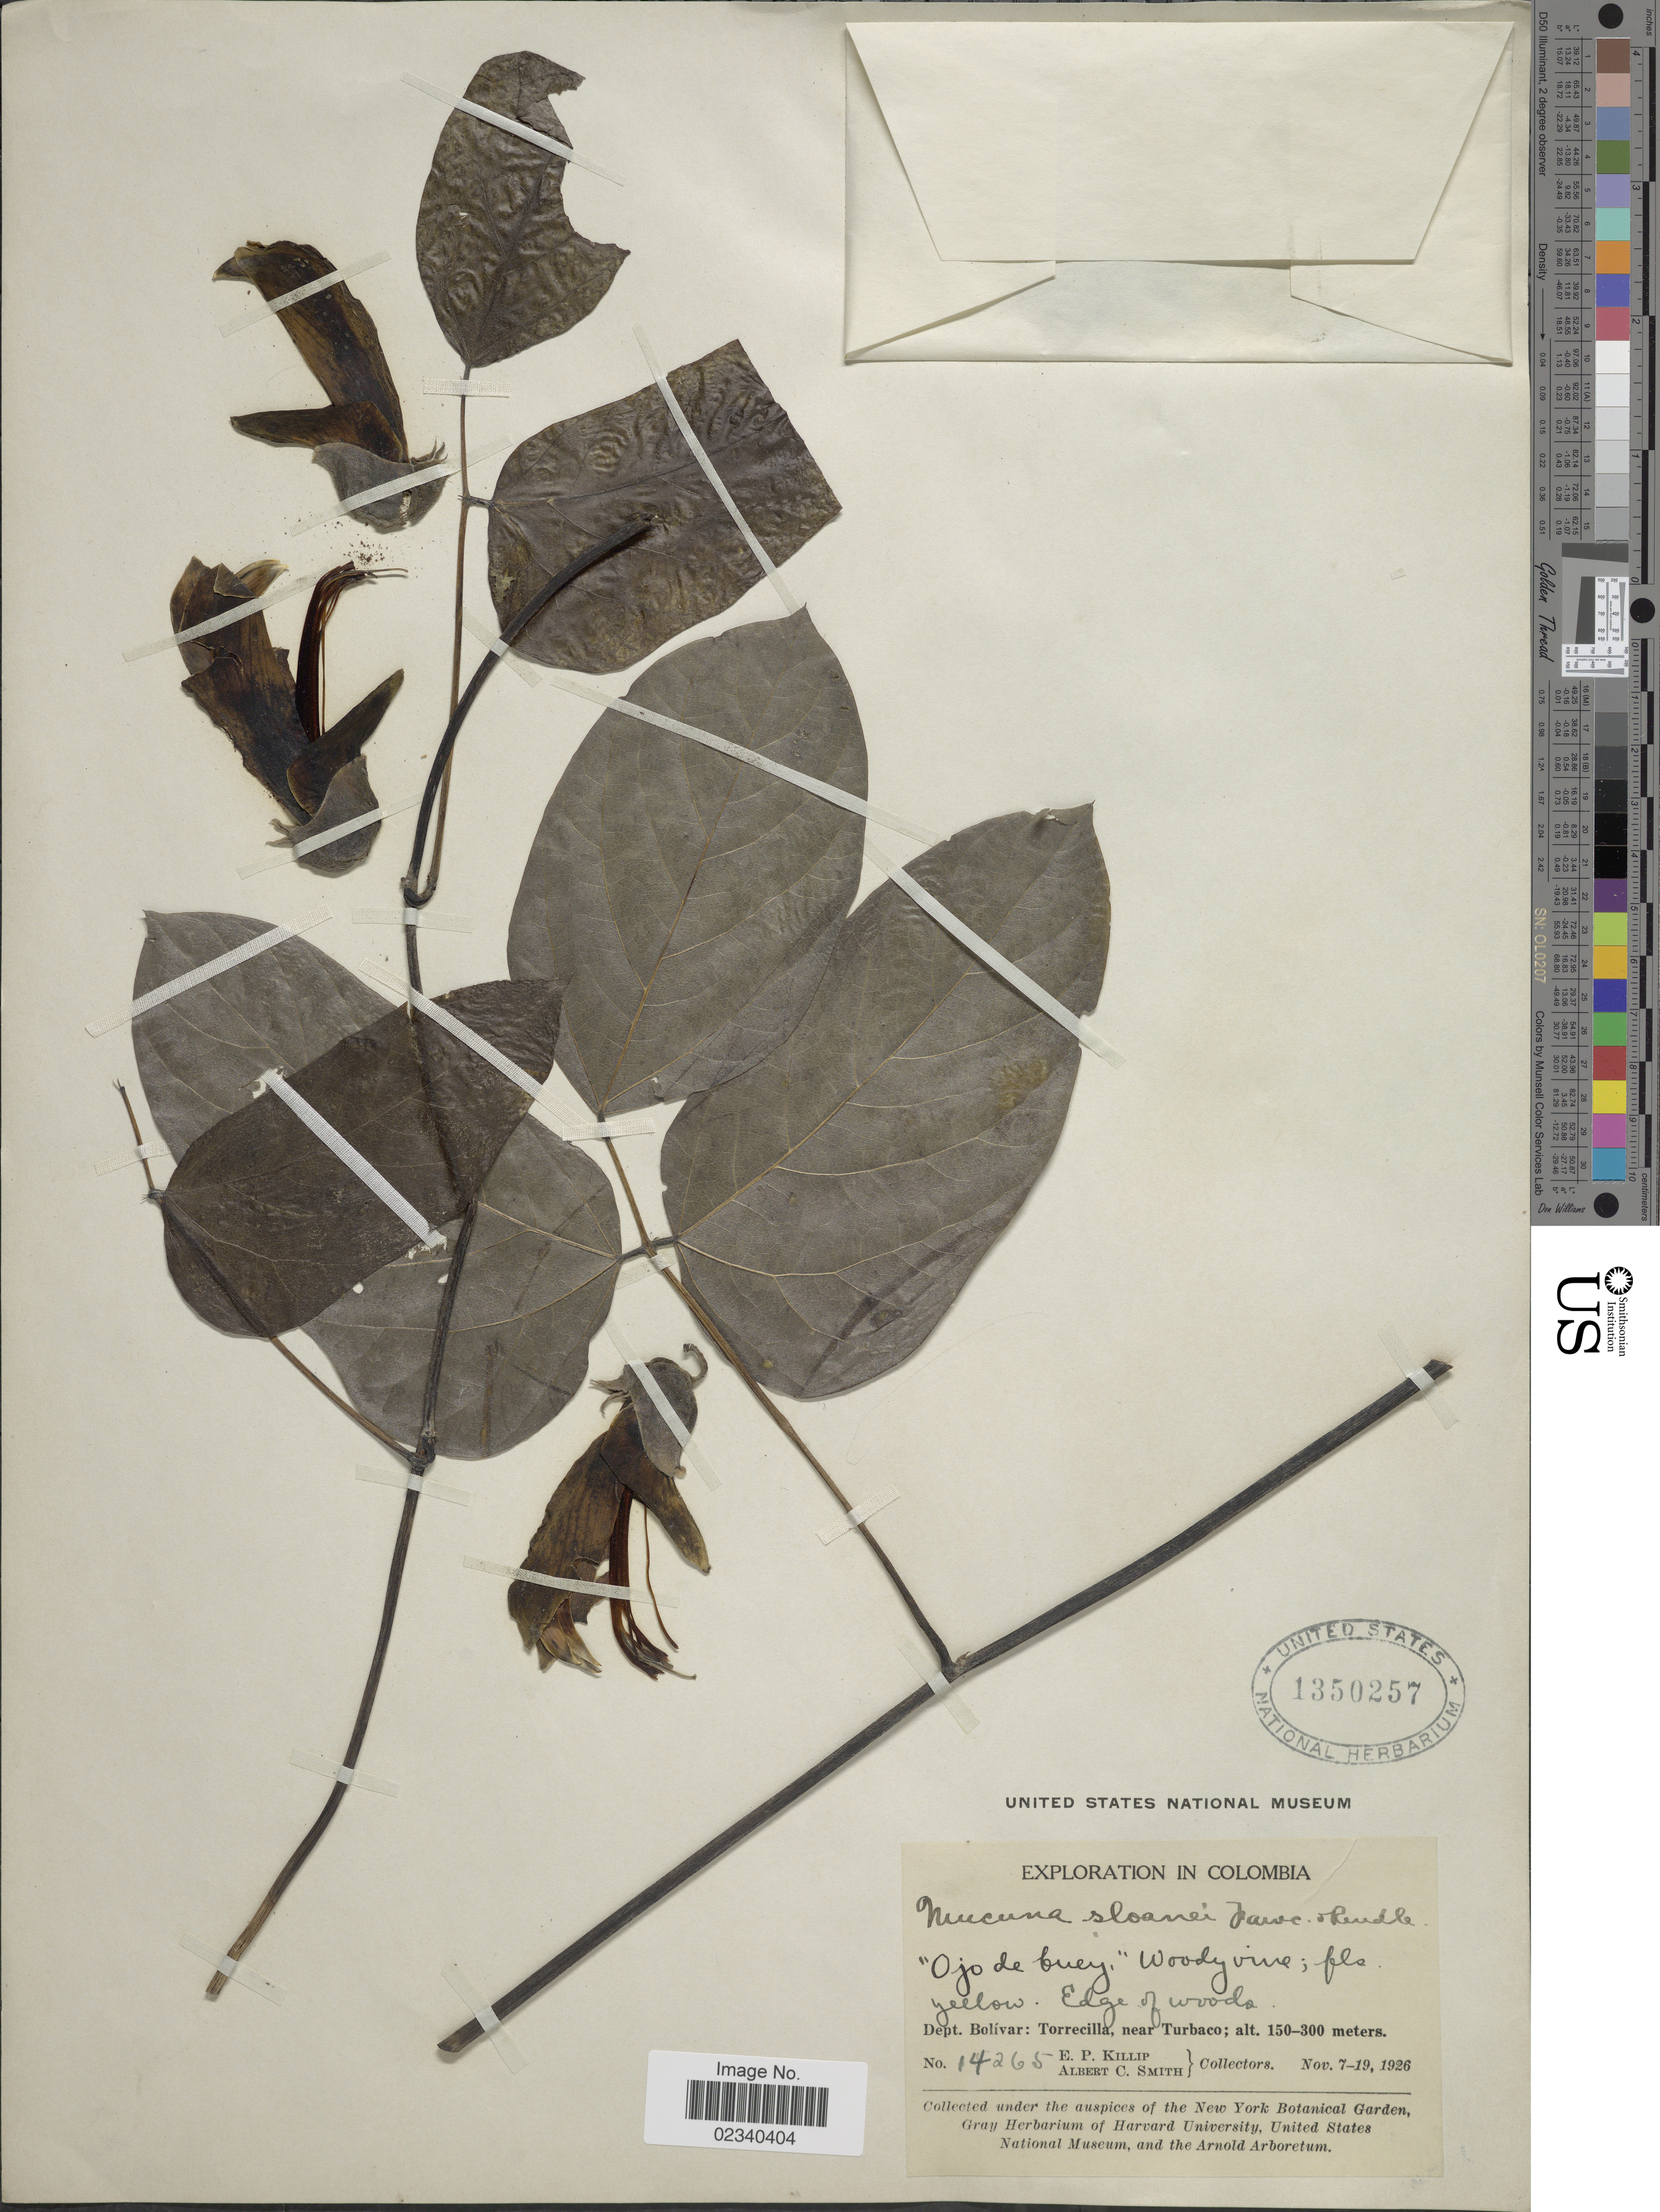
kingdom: Plantae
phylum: Tracheophyta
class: Magnoliopsida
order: Fabales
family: Fabaceae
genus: Mucuna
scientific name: Mucuna sloanei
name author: Fawc. & Rendle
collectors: E. P. Killip & A. C. Smith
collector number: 14265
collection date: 1926-11-07/1926-11-19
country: Colombia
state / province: Bolívar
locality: Dept. Bolivar: Torrecilla, near Turbaco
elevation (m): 150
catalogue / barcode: US 1350257